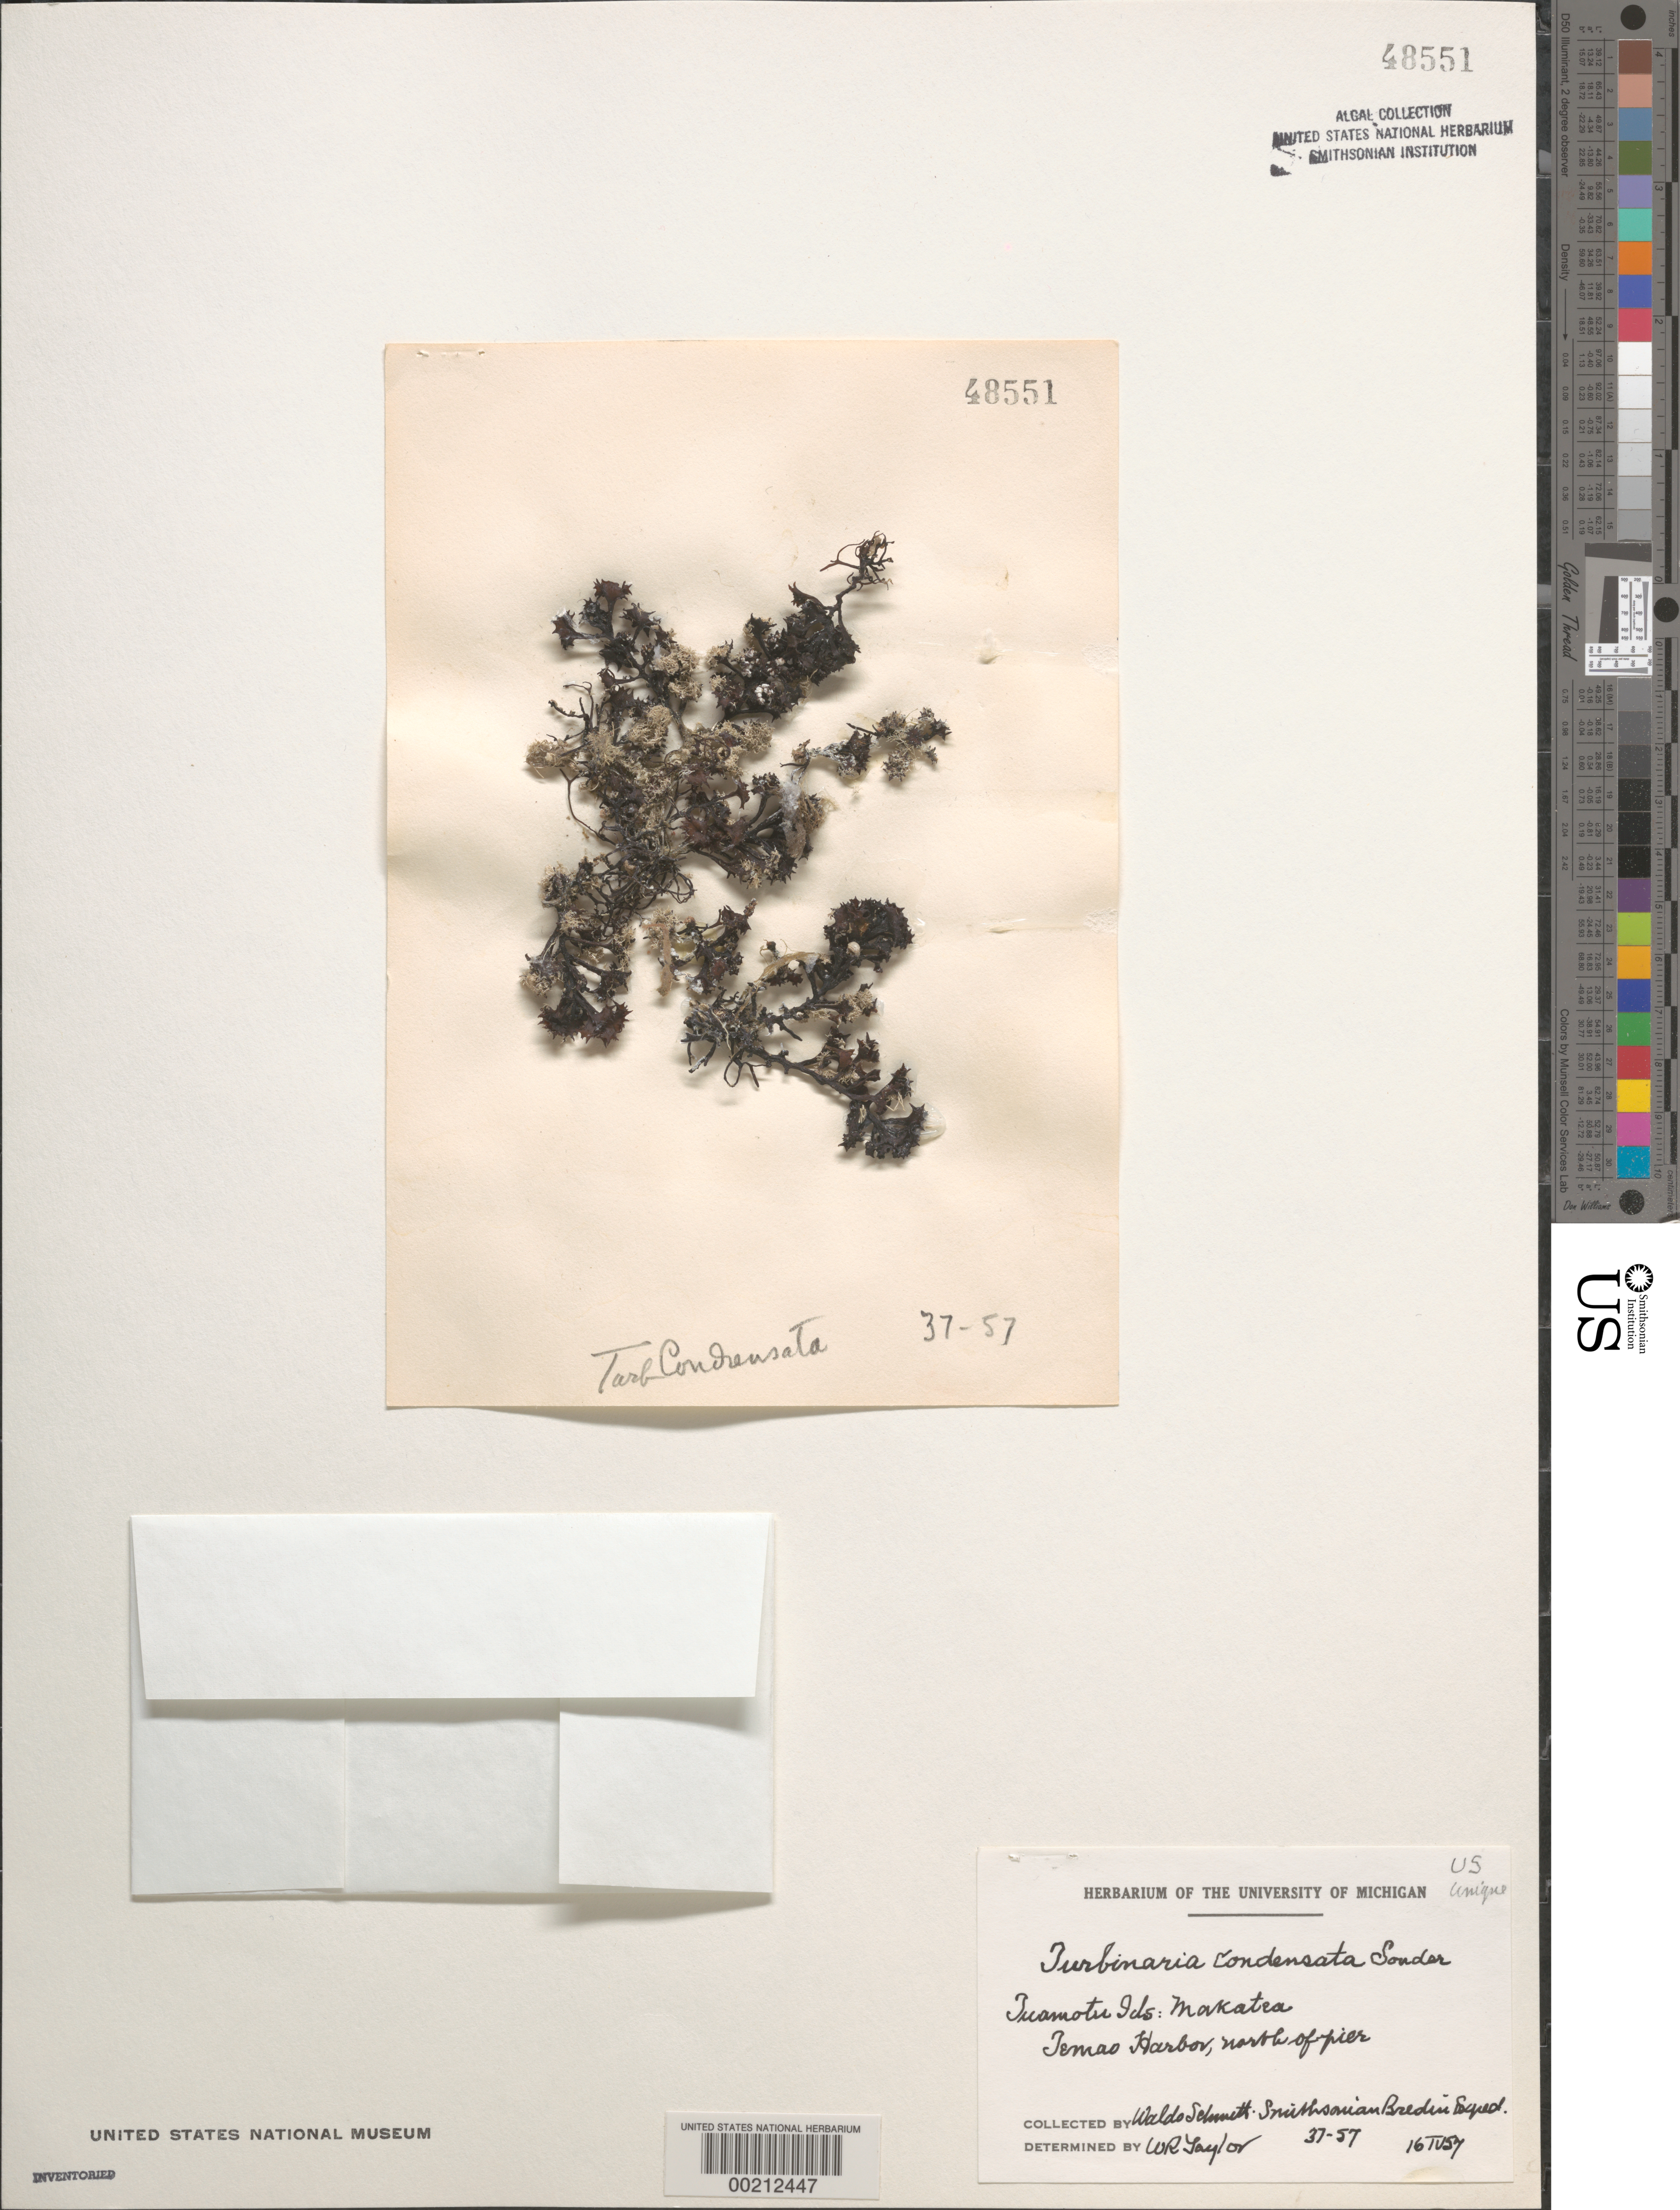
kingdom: Chromista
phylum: Ochrophyta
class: Phaeophyceae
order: Fucales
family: Sargassaceae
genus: Turbinaria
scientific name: Turbinaria condensata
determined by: Taylor, William R.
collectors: W. L. Schmitt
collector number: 37-57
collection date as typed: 16 Apr 1957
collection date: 1957-04-16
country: French Polynesia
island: Makatea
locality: Temas Harbor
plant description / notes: Smithsonian-Bredin Expedition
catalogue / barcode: US 48551